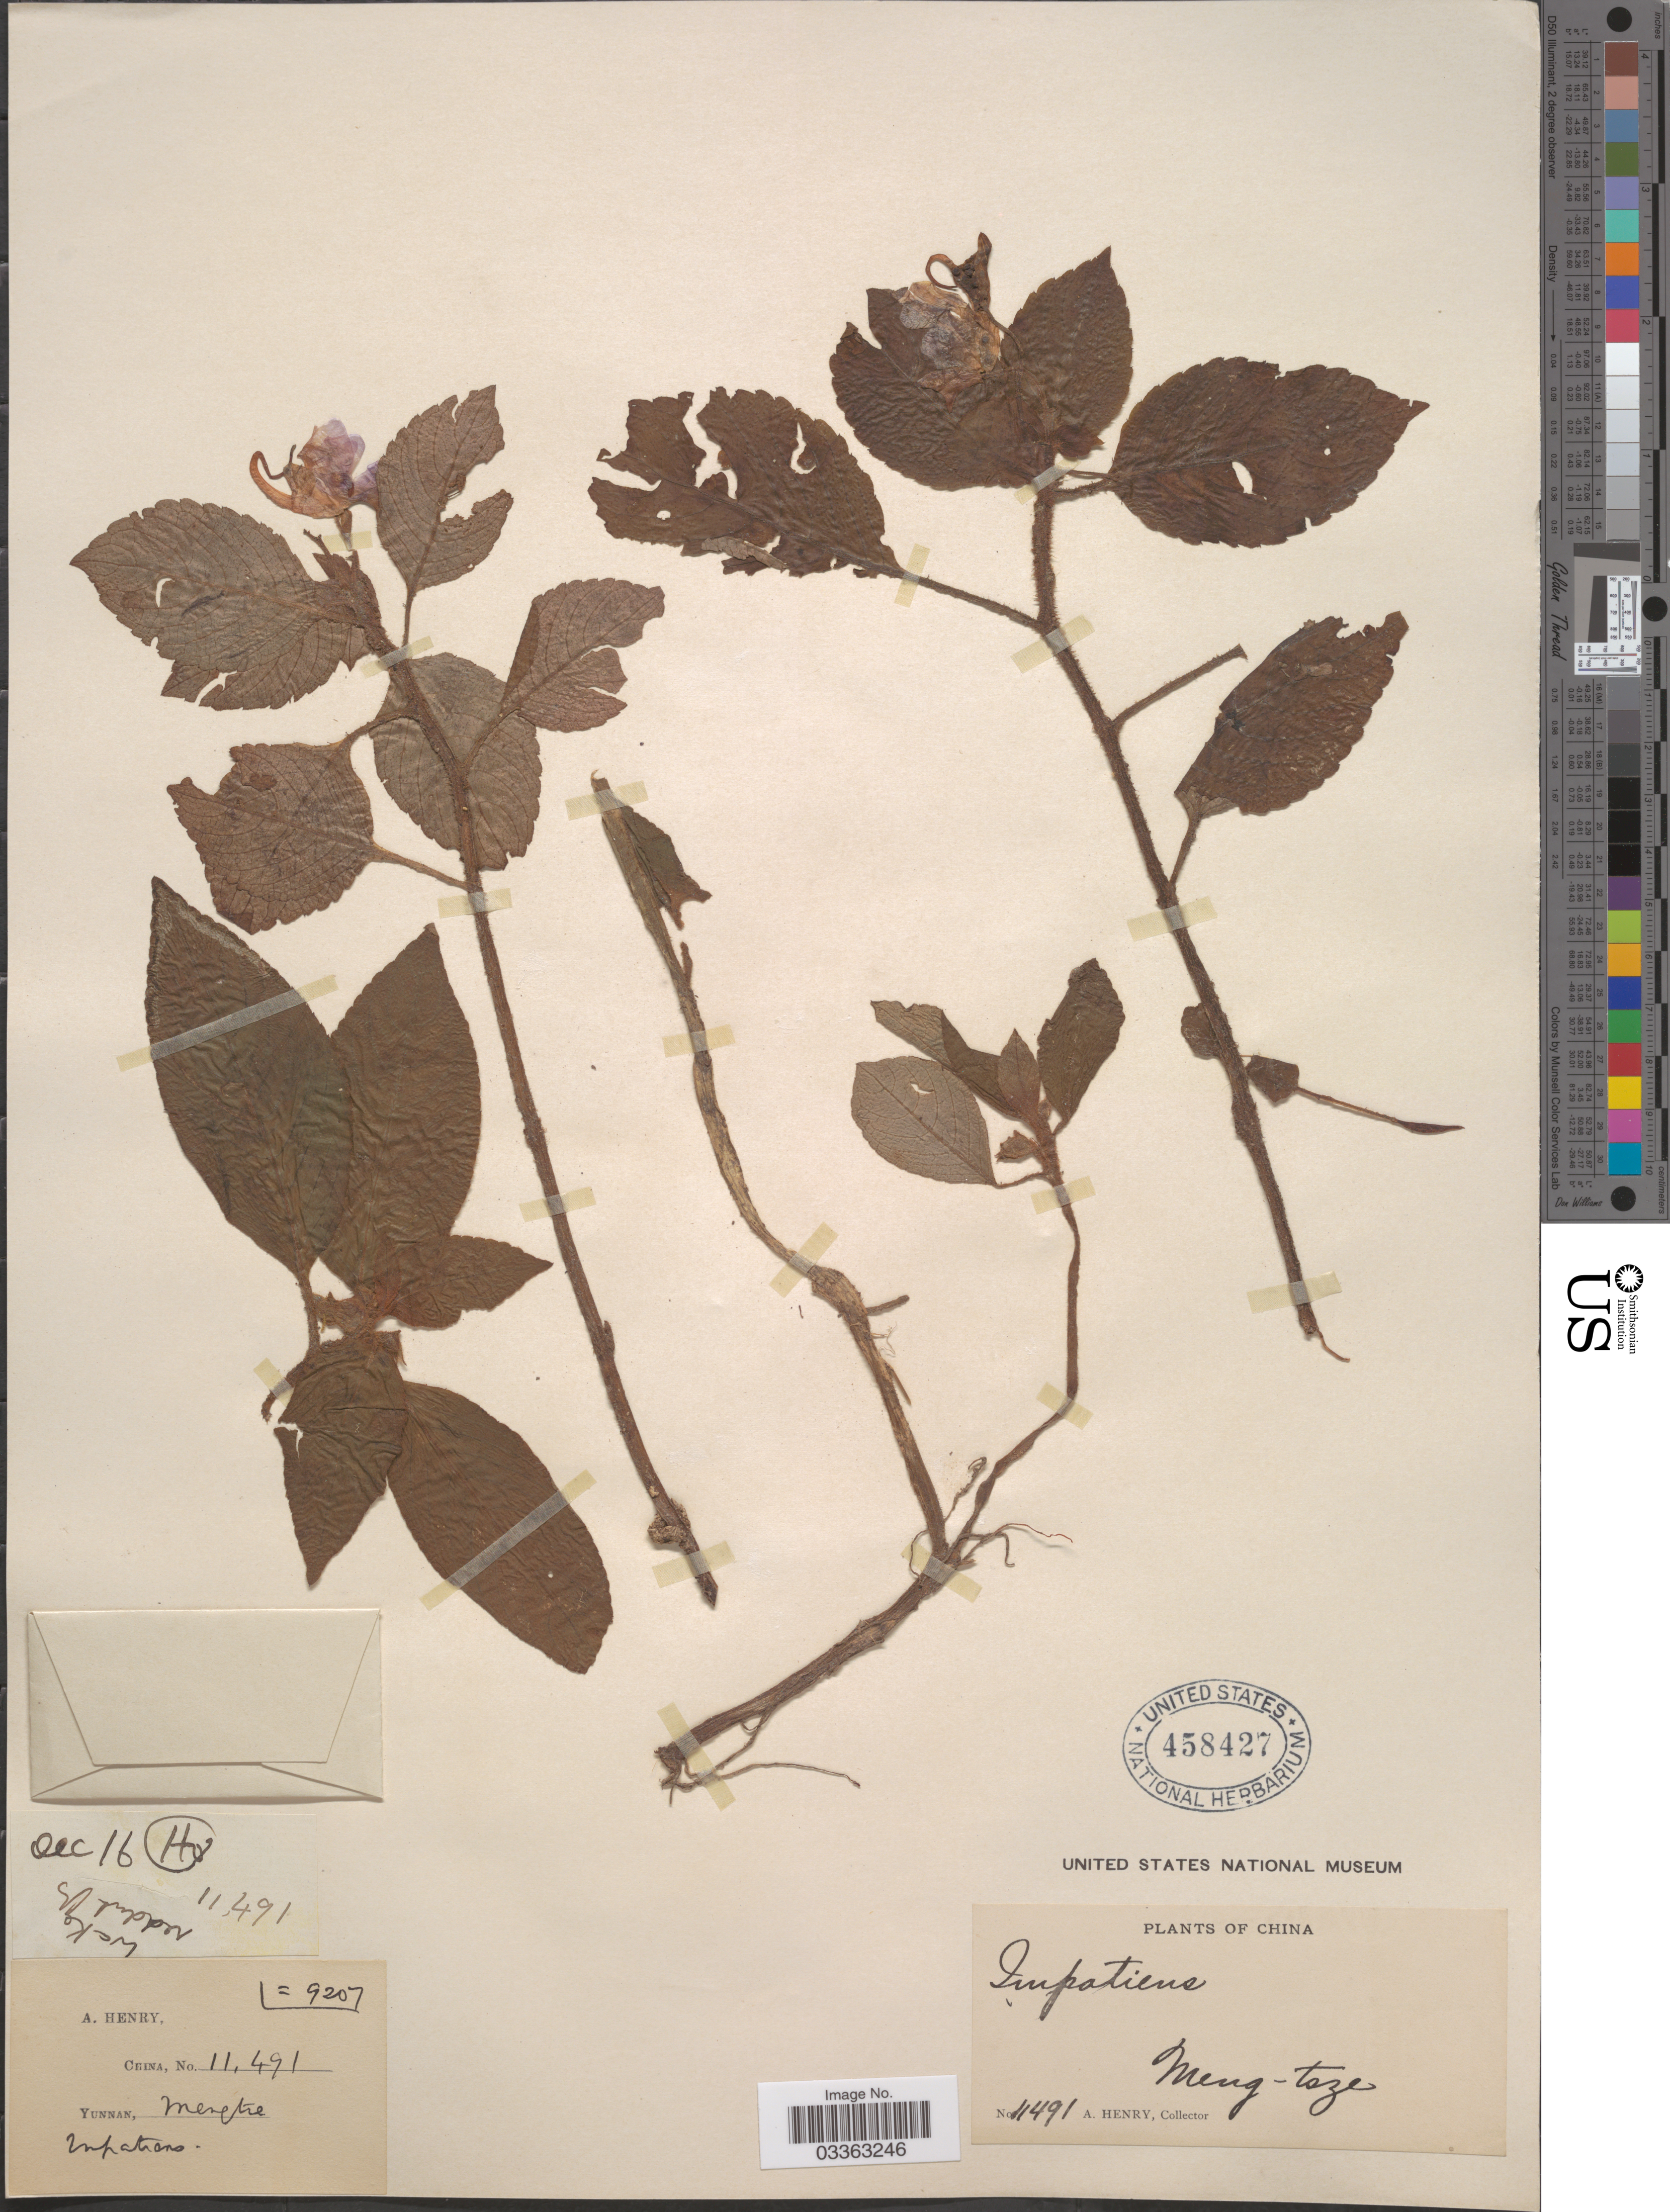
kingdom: Plantae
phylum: Tracheophyta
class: Magnoliopsida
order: Ericales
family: Balsaminaceae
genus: Impatiens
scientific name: Impatiens sp.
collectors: A. Henry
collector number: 11491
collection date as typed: Transcribed d/m/y: 16/12/11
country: China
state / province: Yunnan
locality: Meng-tze. Wa Ke. Ho.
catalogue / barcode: US 458427